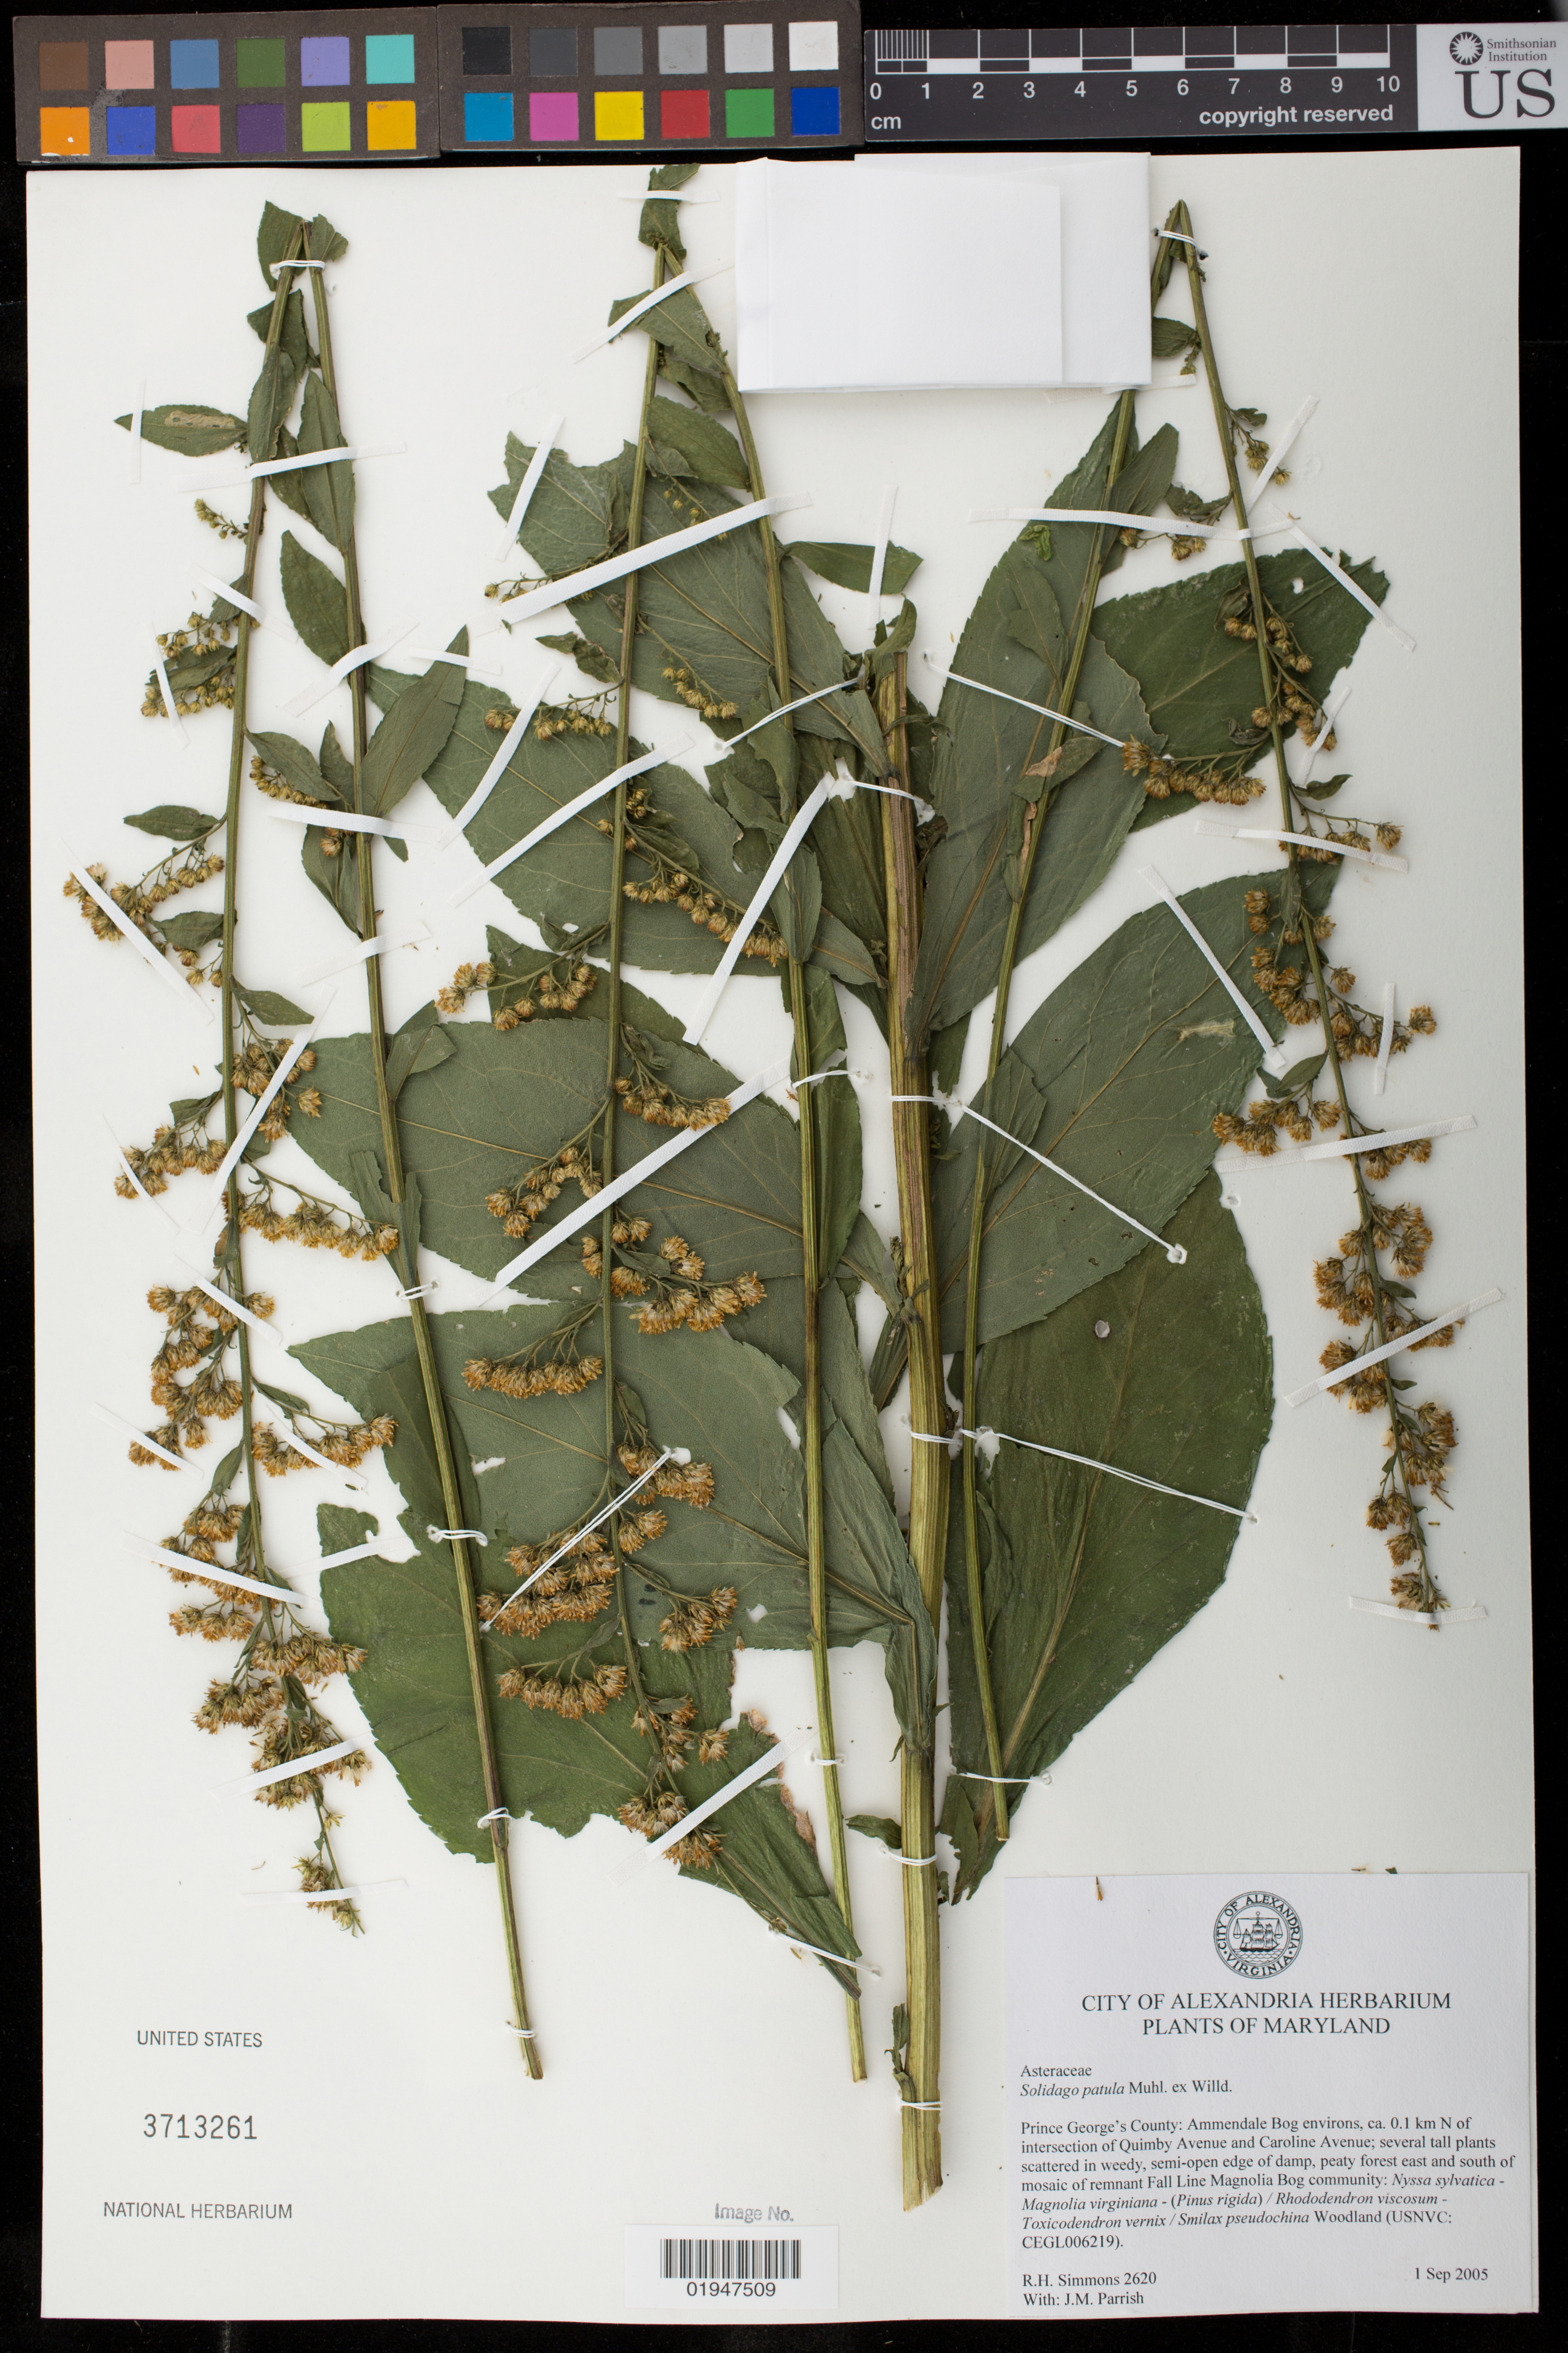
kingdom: Plantae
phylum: Tracheophyta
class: Magnoliopsida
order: Asterales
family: Asteraceae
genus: Solidago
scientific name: Solidago patula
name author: Muhl. ex Willd.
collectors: R. H. Simmons & J. Parrish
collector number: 2620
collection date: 2005-09-01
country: United States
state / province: Maryland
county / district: Prince George's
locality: Ammendale Bog environs, ca. 0.1 km NNW of intersection of Quimby Avenue and Caroline Avenue.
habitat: several tall plnats scattered in weedy, semi-open edge of damp, peaty forest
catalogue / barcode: US 3713261